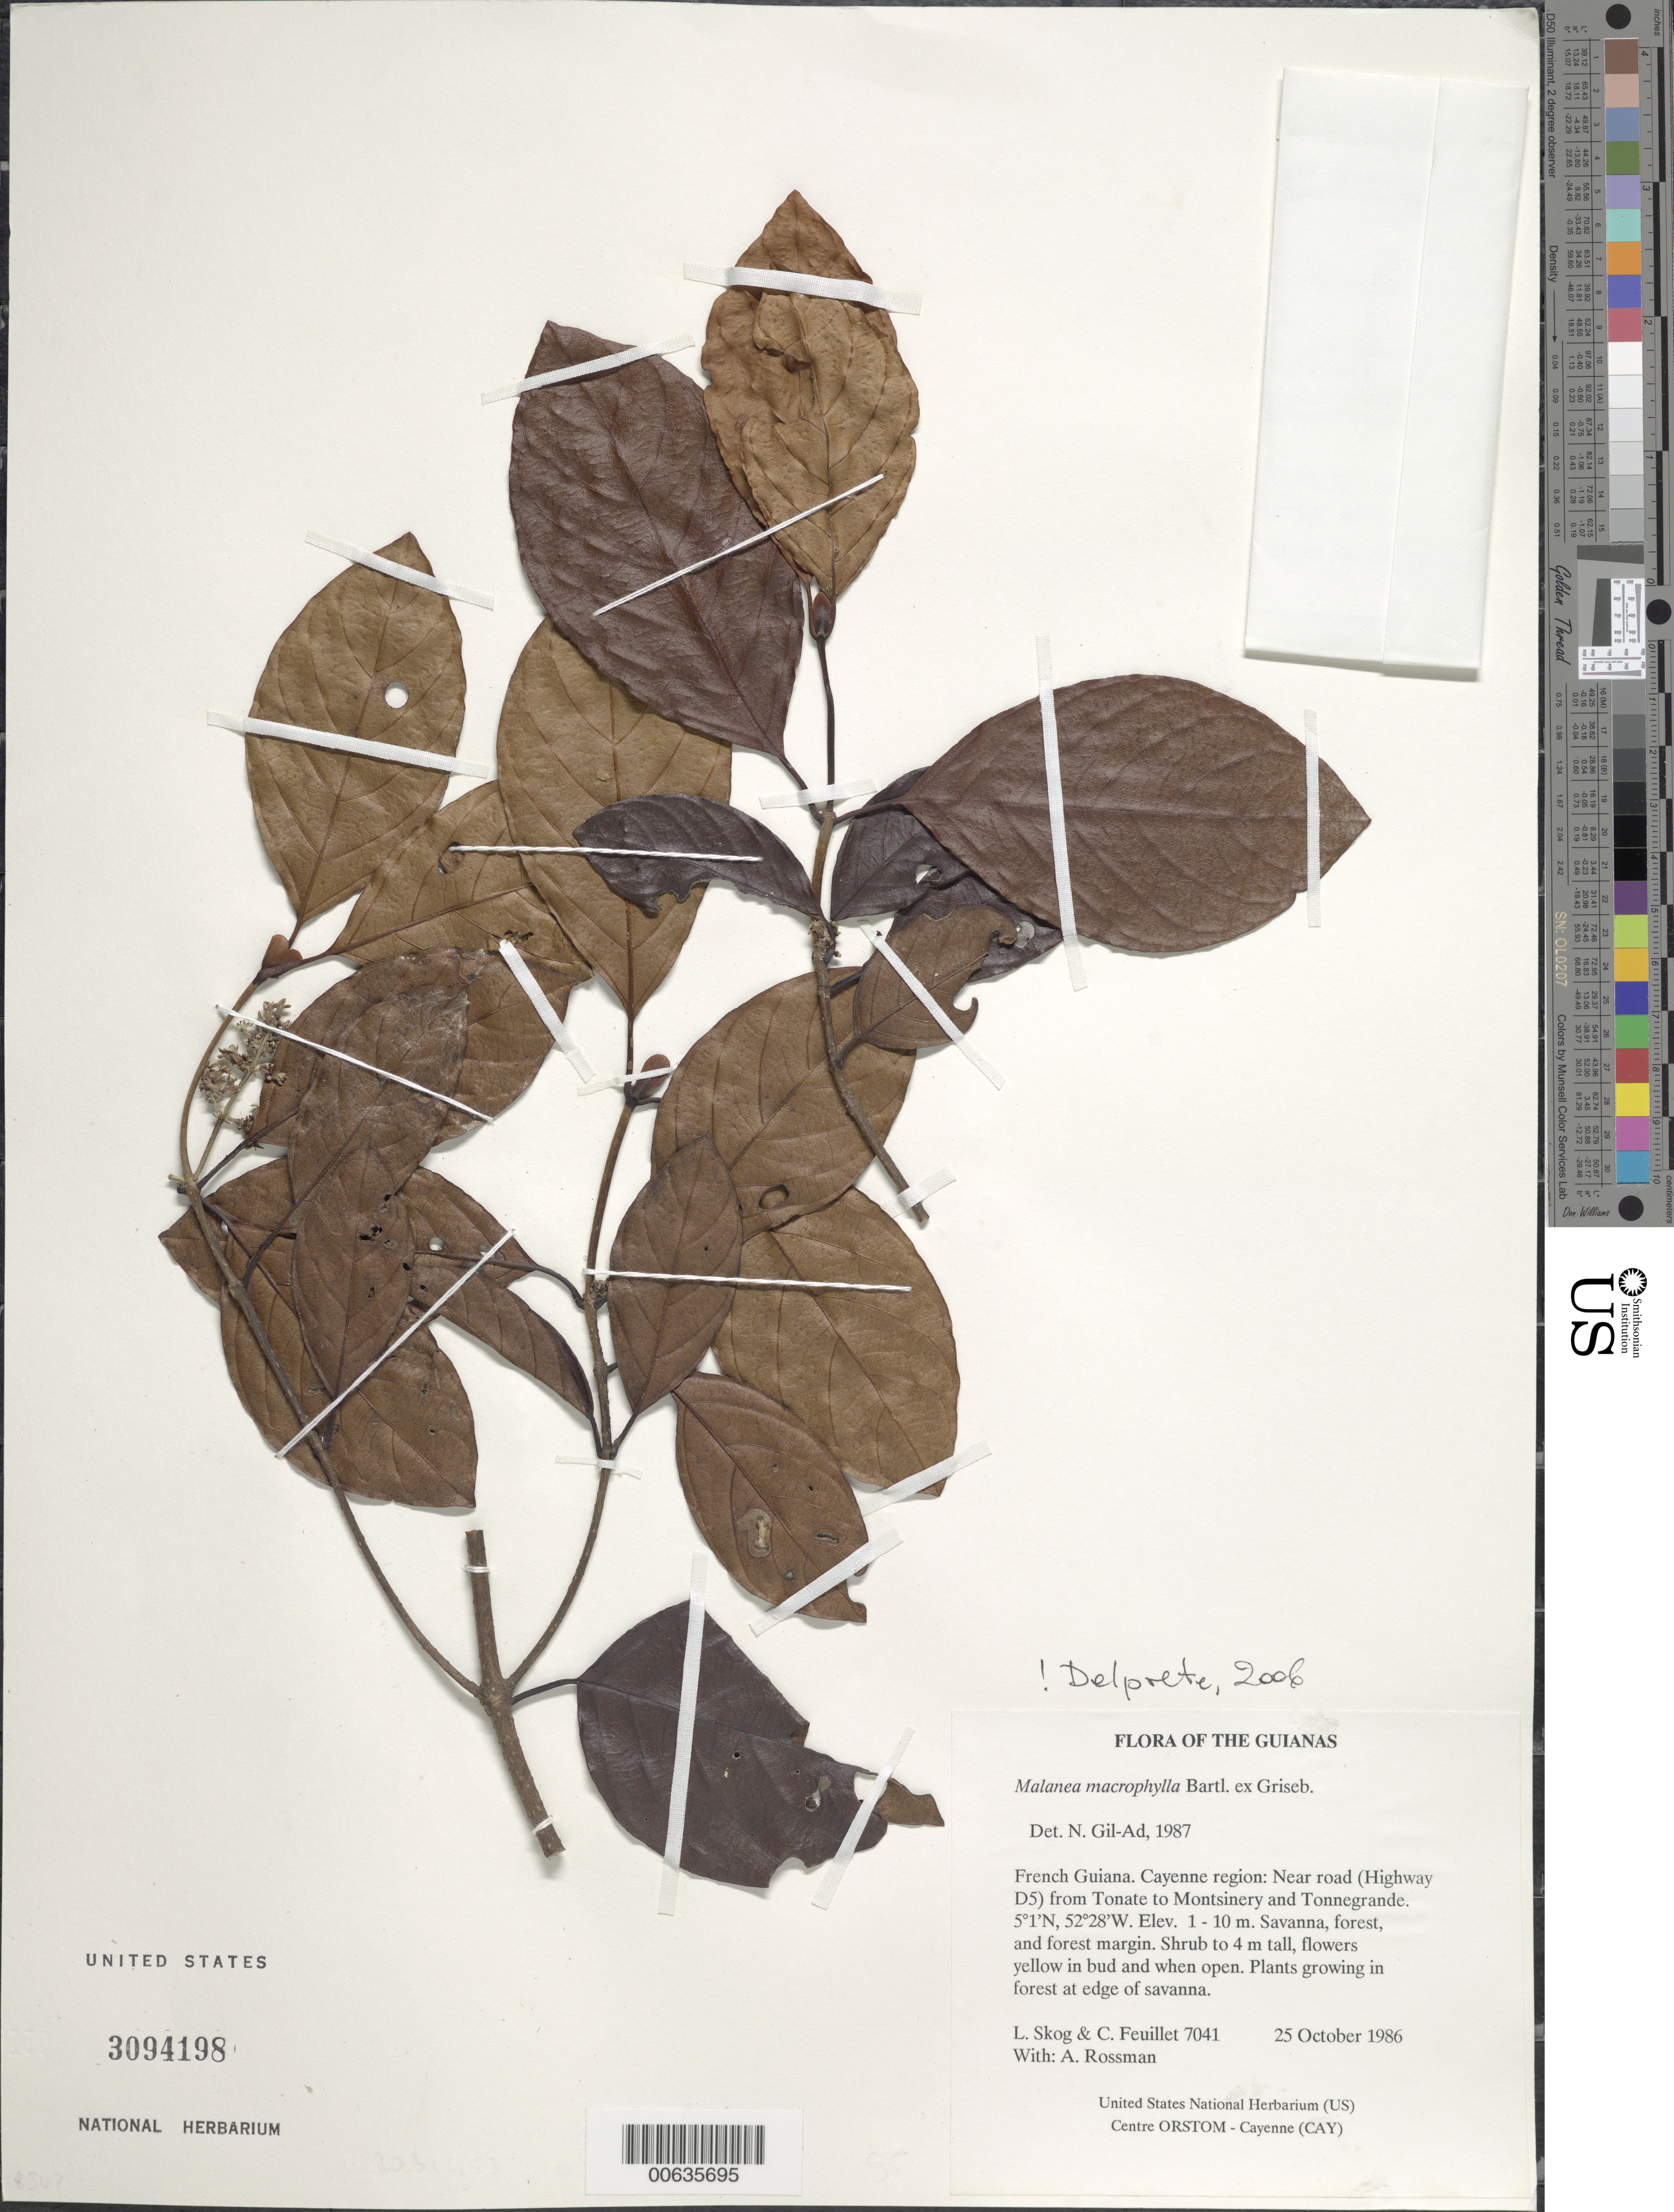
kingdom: Plantae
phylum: Tracheophyta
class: Magnoliopsida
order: Gentianales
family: Rubiaceae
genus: Malanea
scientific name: Malanea macrophylla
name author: Bartl. ex Griseb.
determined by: Delprete, P. G., Herb. de Guyane Cay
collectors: L. E. Skog, C. Feuillet & A. Rossman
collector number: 7041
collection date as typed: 25 October 1986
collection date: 1986-10-25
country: French Guiana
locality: Cayenne. Near road (Highway D5) from Tonate to Montsinery and Tonnegrande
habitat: Savanna, forest, and forest margin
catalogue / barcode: US 3094198